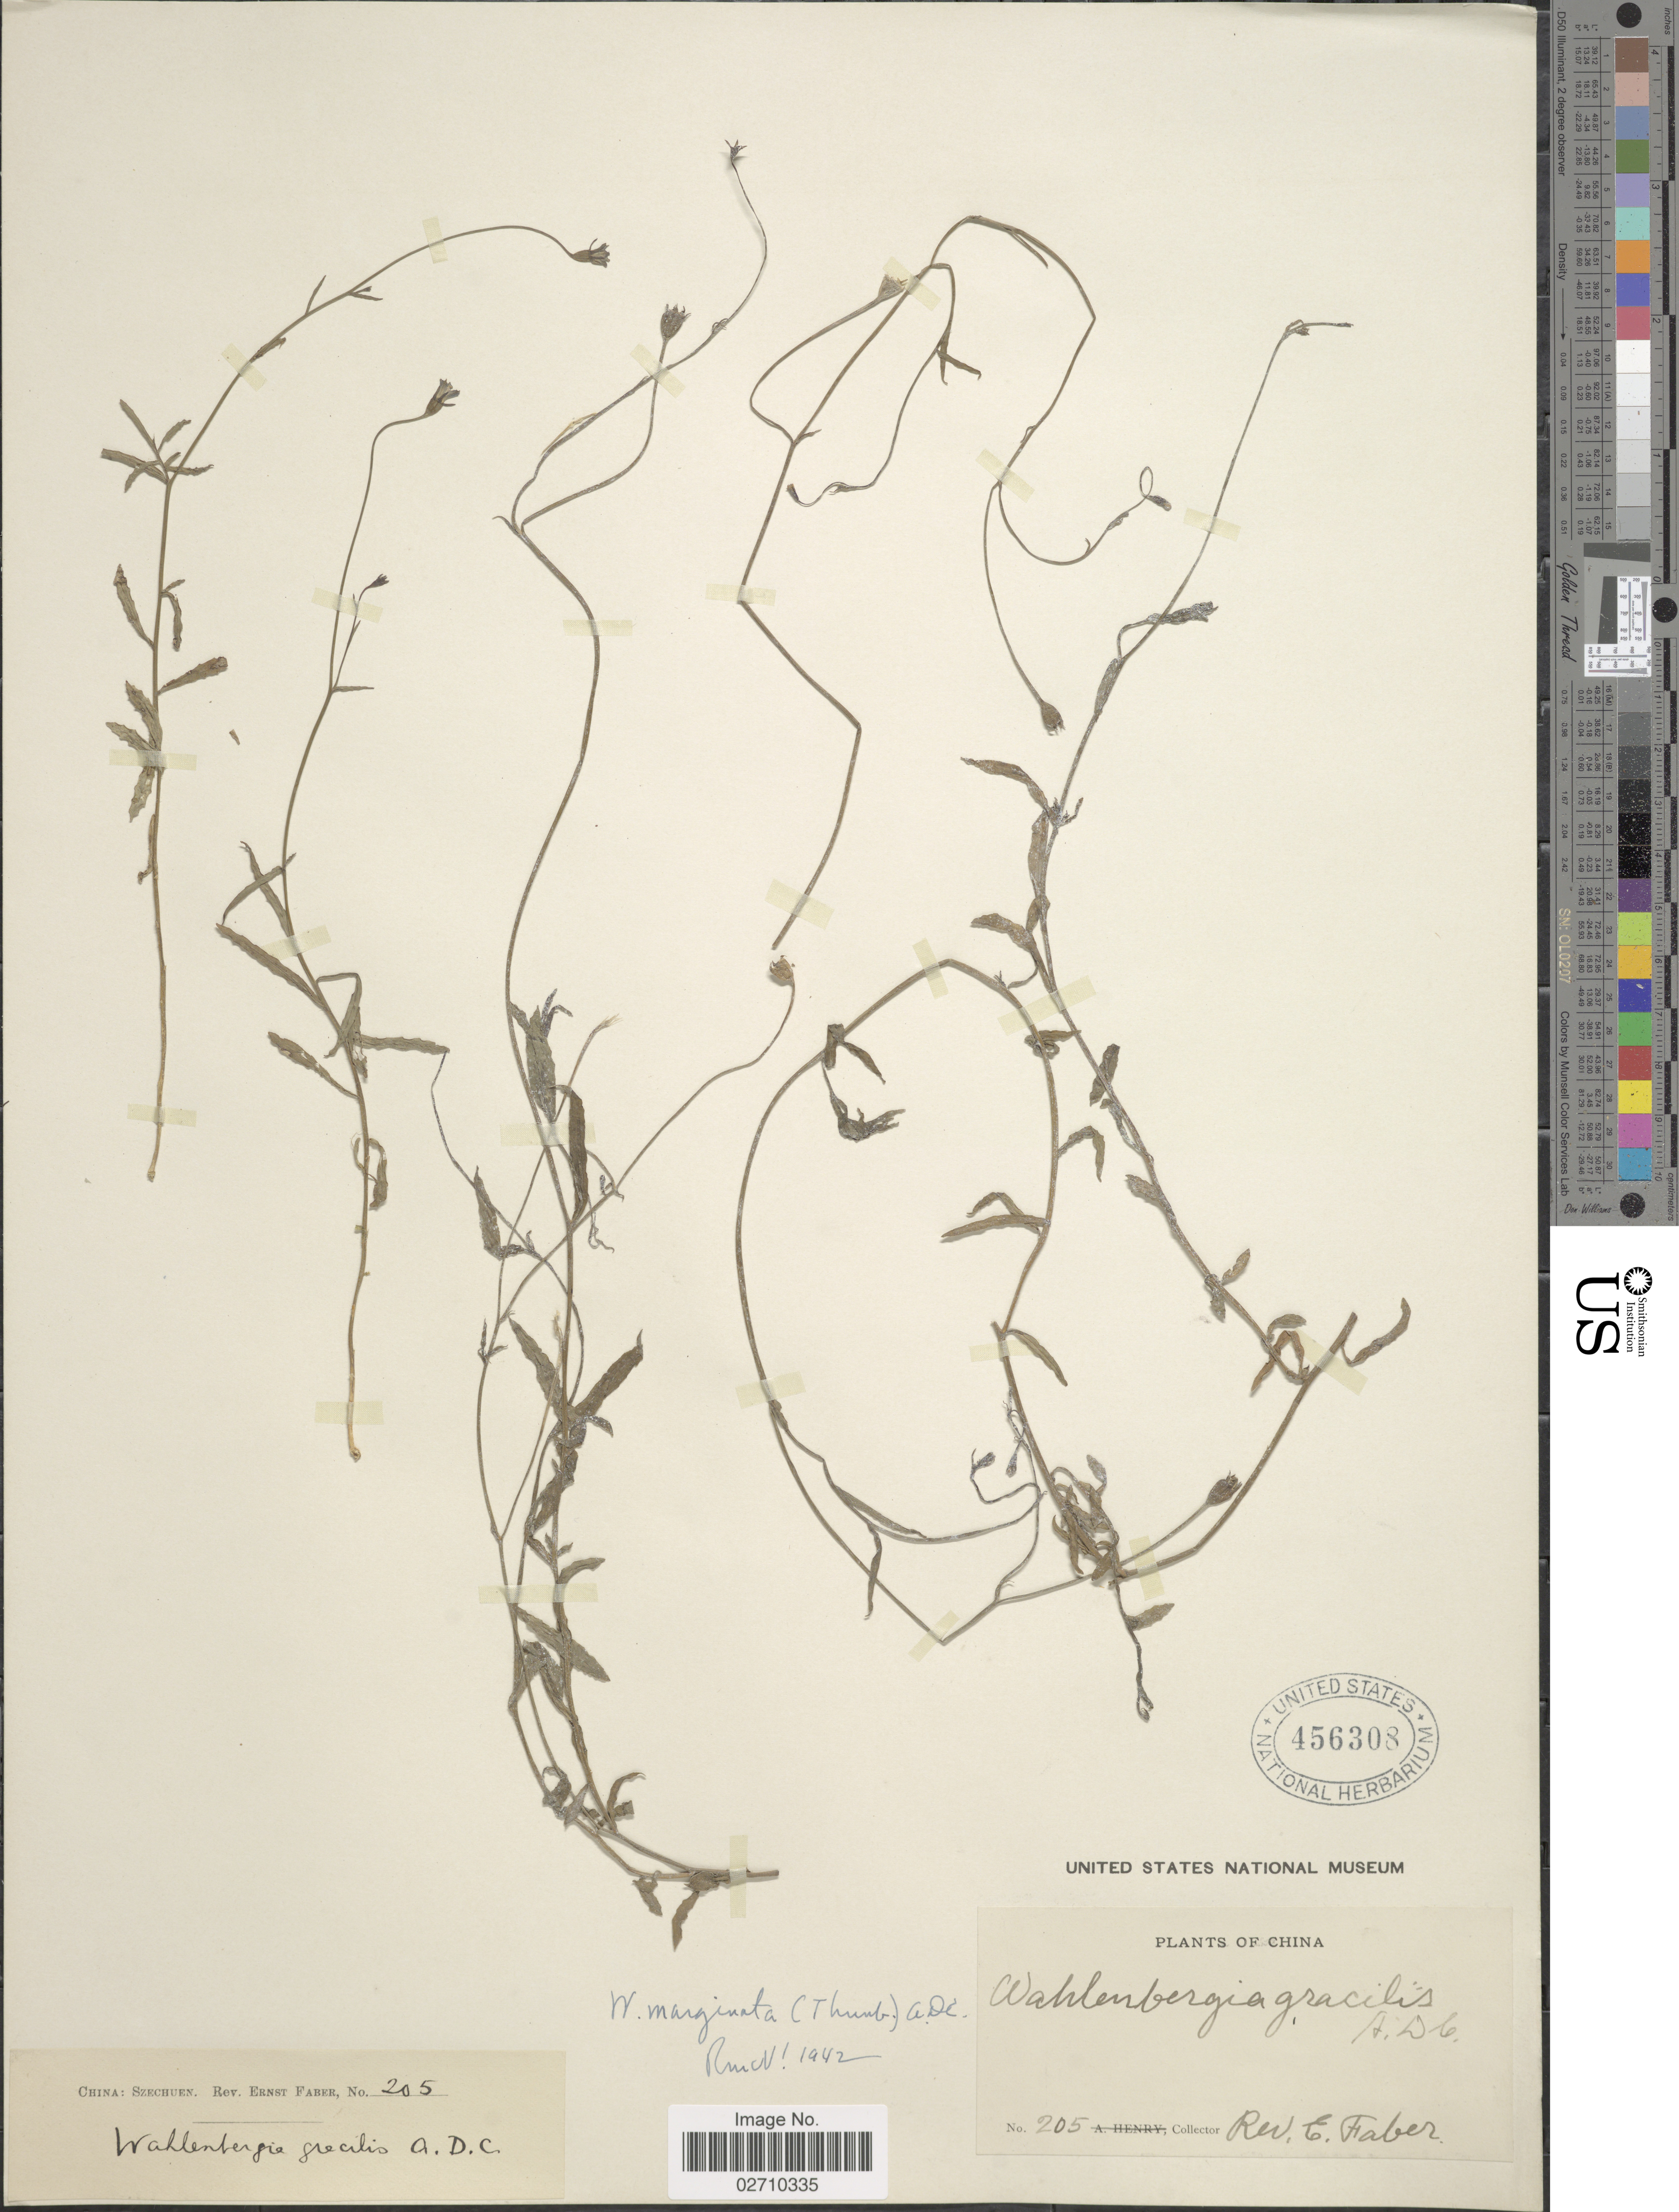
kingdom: Plantae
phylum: Tracheophyta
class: Magnoliopsida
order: Asterales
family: Campanulaceae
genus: Wahlenbergia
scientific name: Wahlenbergia marginata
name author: (Thunb.) A. DC.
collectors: E. Faber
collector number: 205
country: China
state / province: Sichuan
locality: Szechuen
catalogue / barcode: US 456308